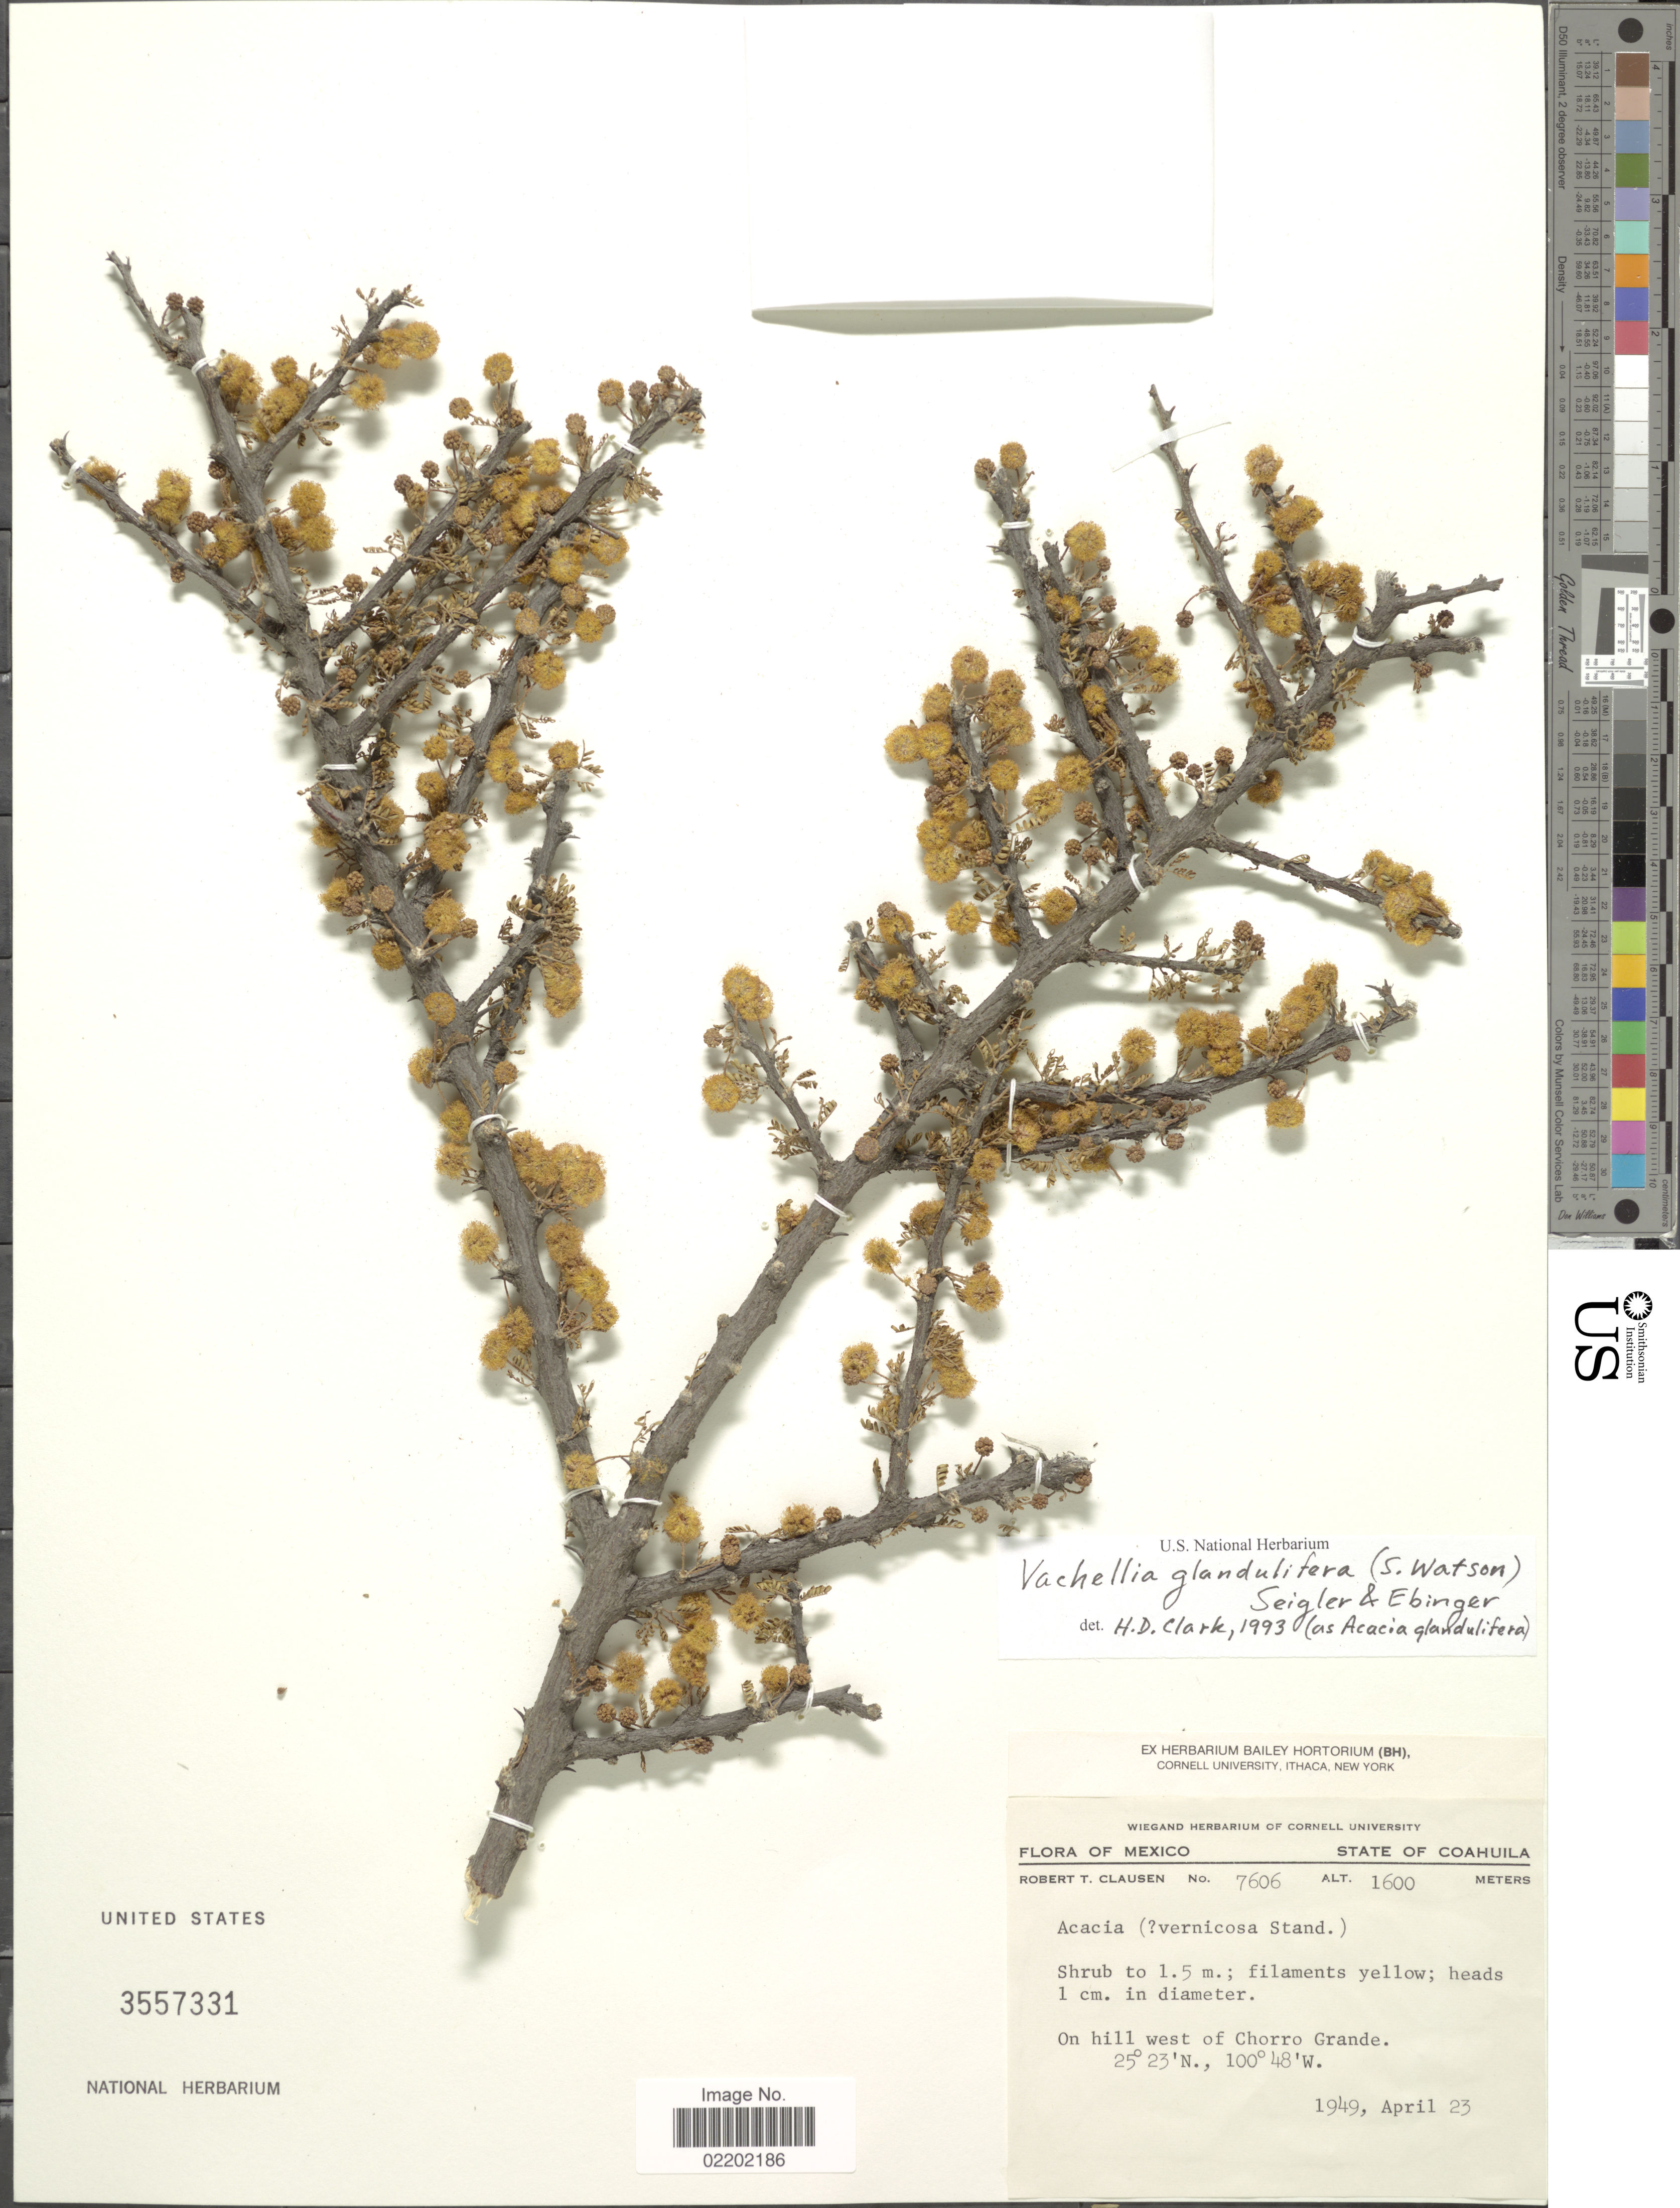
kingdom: Plantae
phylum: Tracheophyta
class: Magnoliopsida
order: Fabales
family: Fabaceae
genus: Vachellia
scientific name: Vachellia glandulifera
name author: (S. Watson) Seigler & Ebinger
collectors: R. T. Clausen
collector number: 7606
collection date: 1949-04-23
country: Mexico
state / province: Coahuila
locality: On hill west of Chorro Grande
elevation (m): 1600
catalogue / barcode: US 3557331